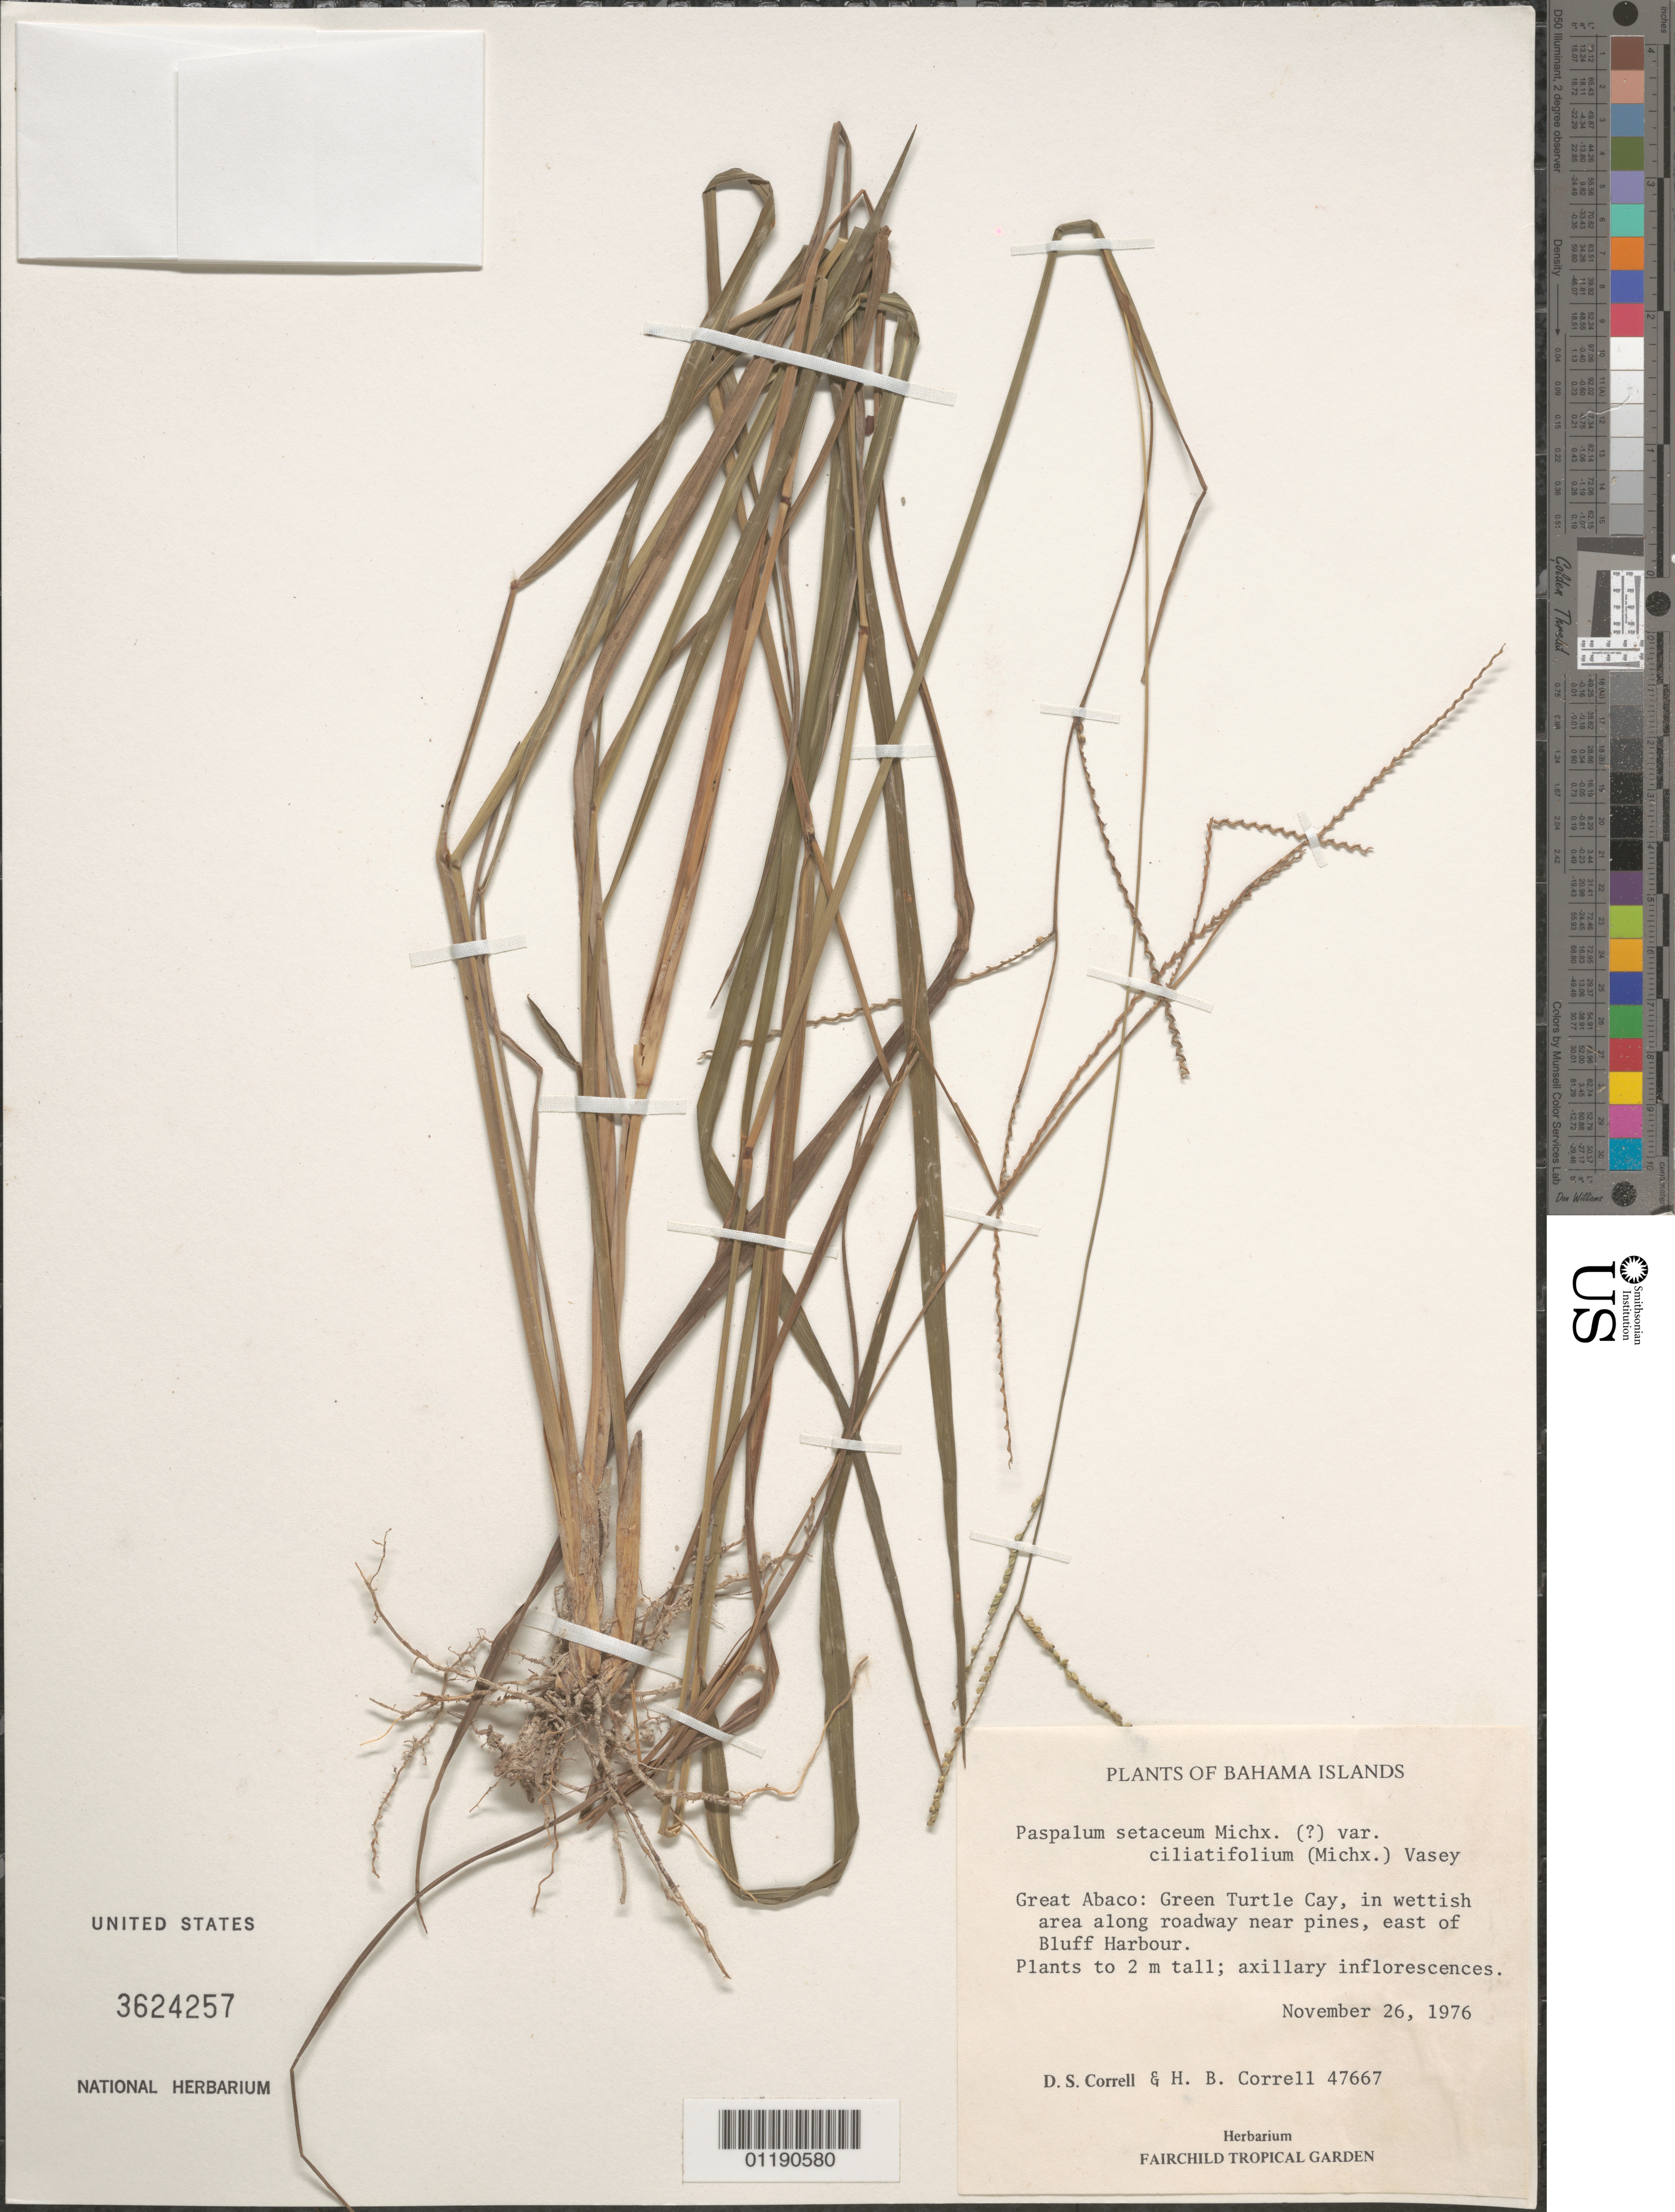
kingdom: Plantae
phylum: Tracheophyta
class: Liliopsida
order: Poales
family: Poaceae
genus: Paspalum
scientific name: Paspalum setaceum var. ciliatifolium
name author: (Michx.) Vasey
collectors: D. S. Correll & H. Correll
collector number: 47667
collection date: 1976-11-26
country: Bahamas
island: Great Abaco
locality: Great Abaco: Green Turtle Cay, E of Bluff Harbour.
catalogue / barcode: US 3624257